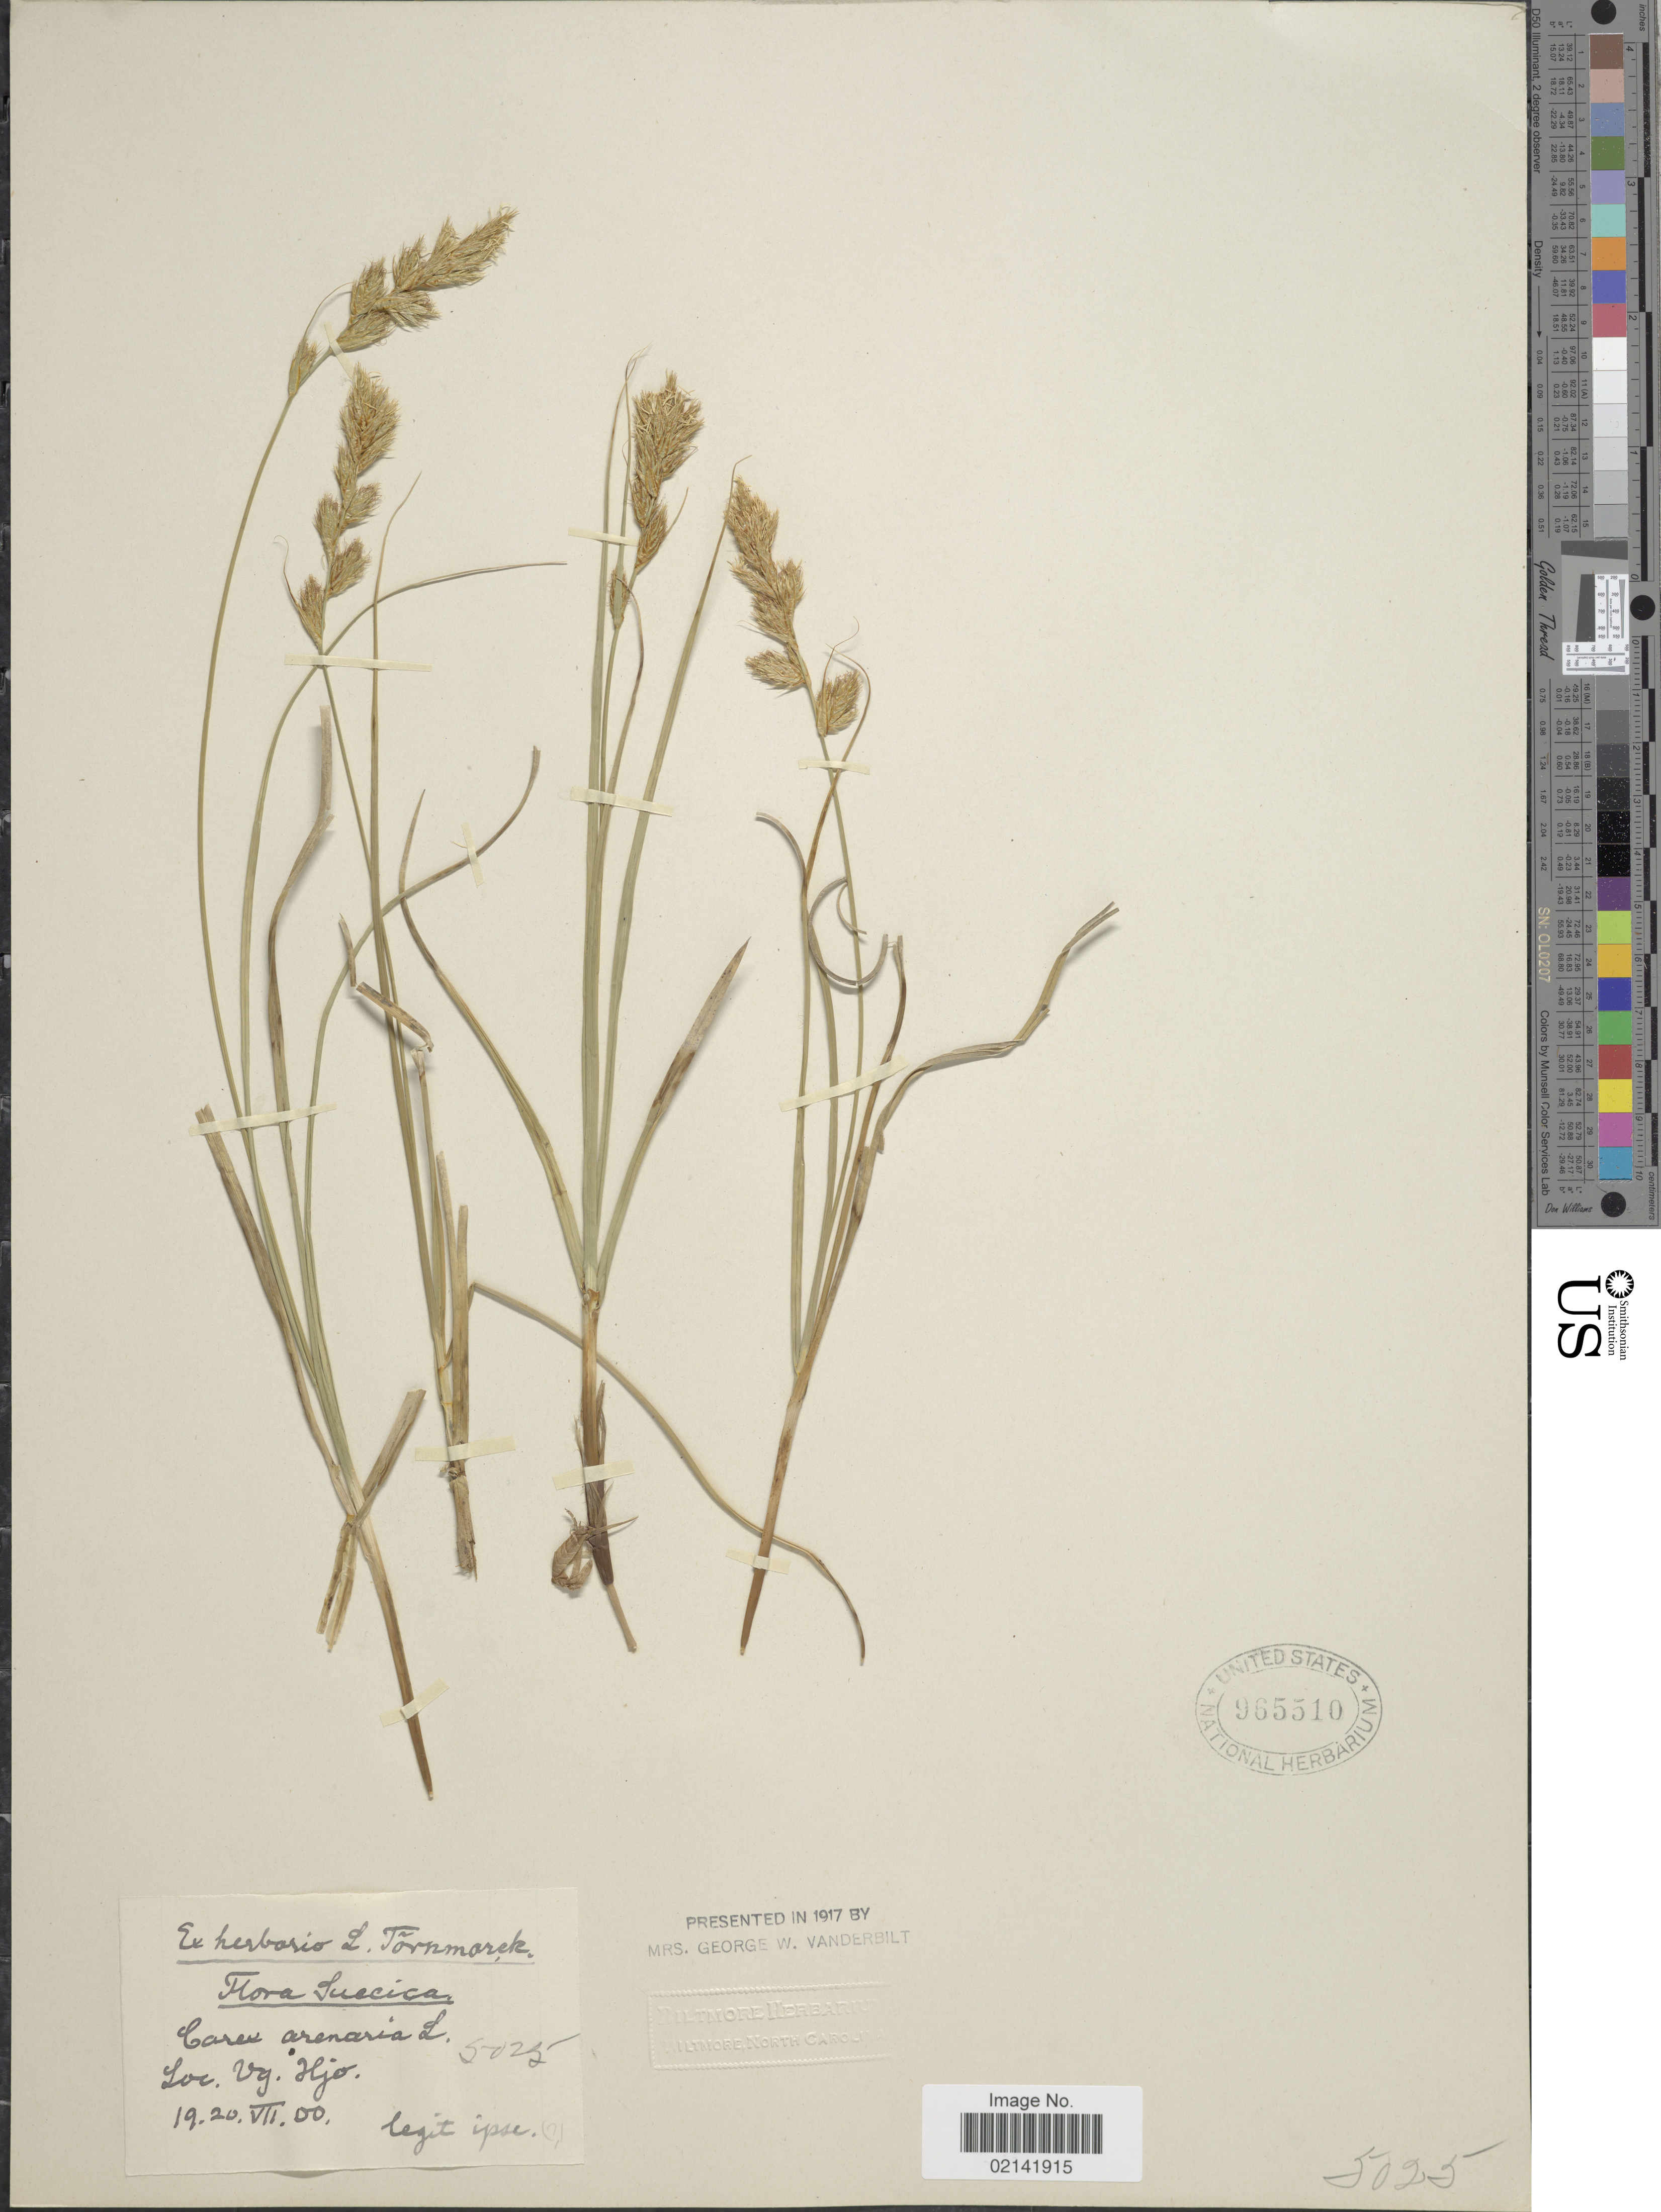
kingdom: Plantae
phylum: Tracheophyta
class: Liliopsida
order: Poales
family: Cyperaceae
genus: Carex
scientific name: Carex arenaria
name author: L.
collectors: I. Törnmarck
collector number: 5025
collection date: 1900-07-19/1900-07-20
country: Sweden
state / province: Västra Götaland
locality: Suecica. Vg. Hjo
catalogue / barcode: US 965510